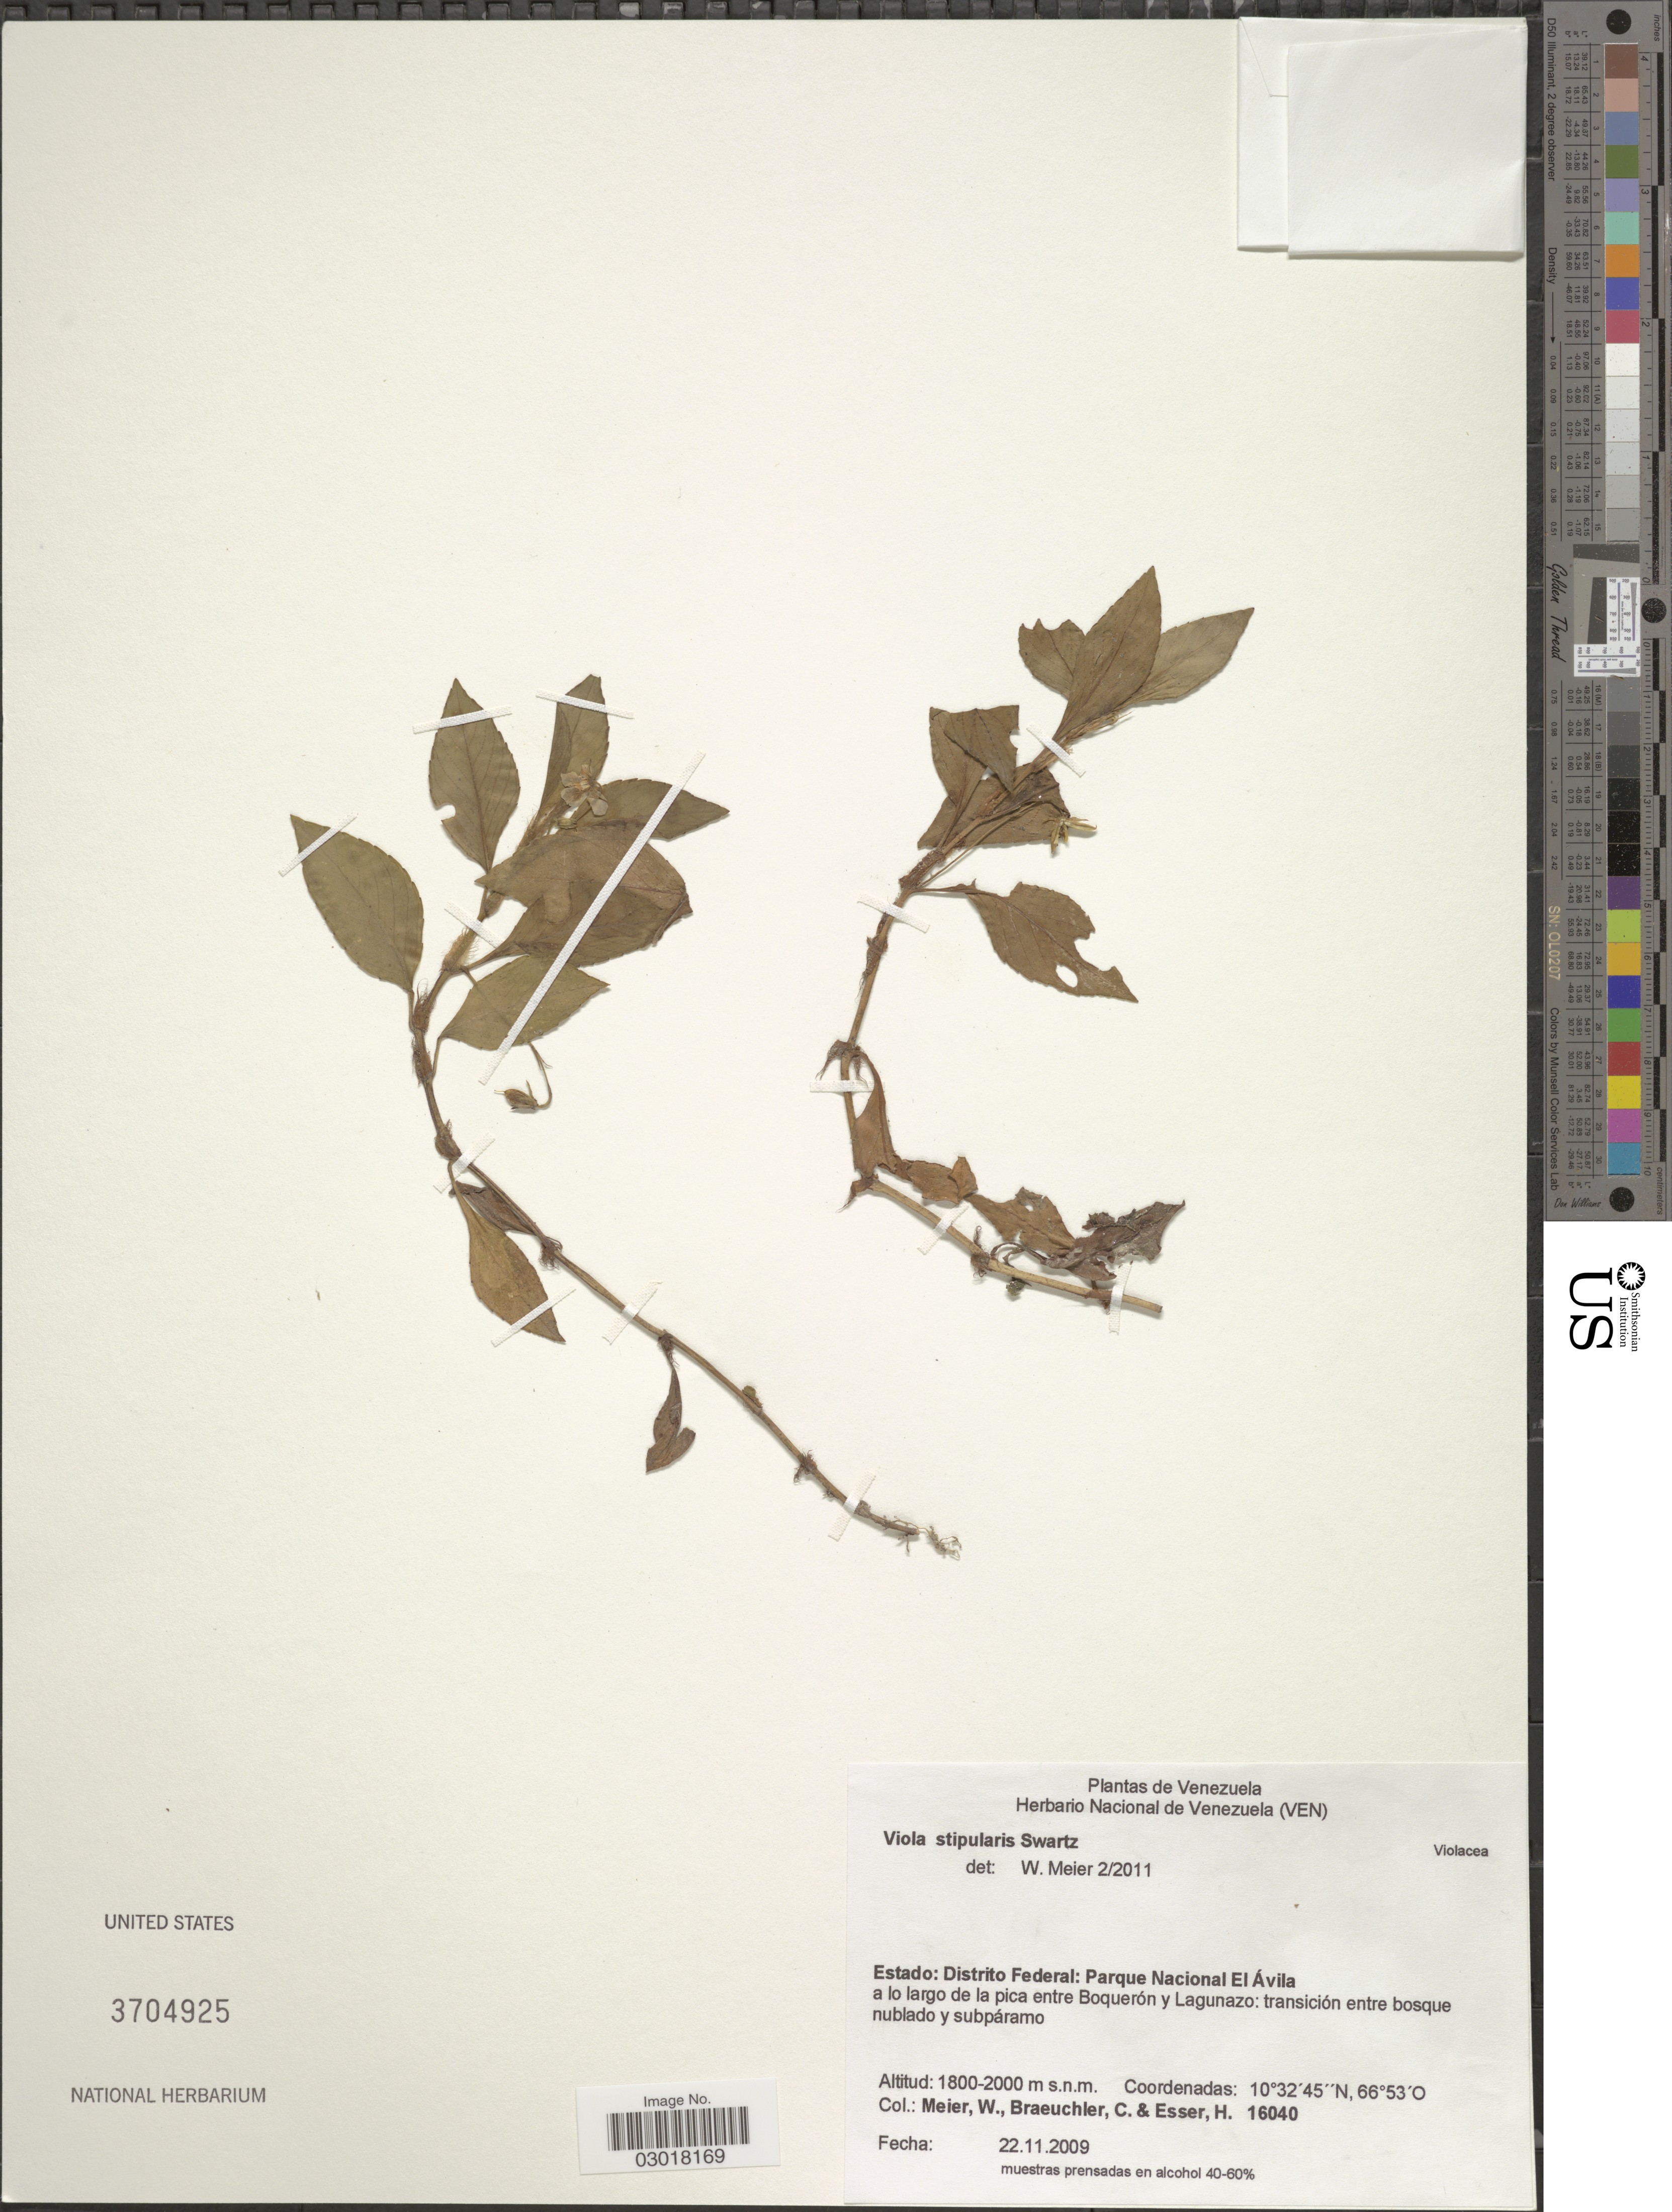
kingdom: Plantae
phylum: Tracheophyta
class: Magnoliopsida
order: Malpighiales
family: Violaceae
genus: Viola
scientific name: Viola stipularis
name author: Sw.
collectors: W. Meier, C. Braeuchler & H. Esser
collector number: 16040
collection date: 2009-11-22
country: Venezuela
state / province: Miranda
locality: Estado: Distrito Federal: Parque Nacional El Ávila a lo largo de la pica entre Boquerón y Lagunazo: transición entre bosque nublado y subpáramo.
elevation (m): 1800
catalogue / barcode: US 3704925